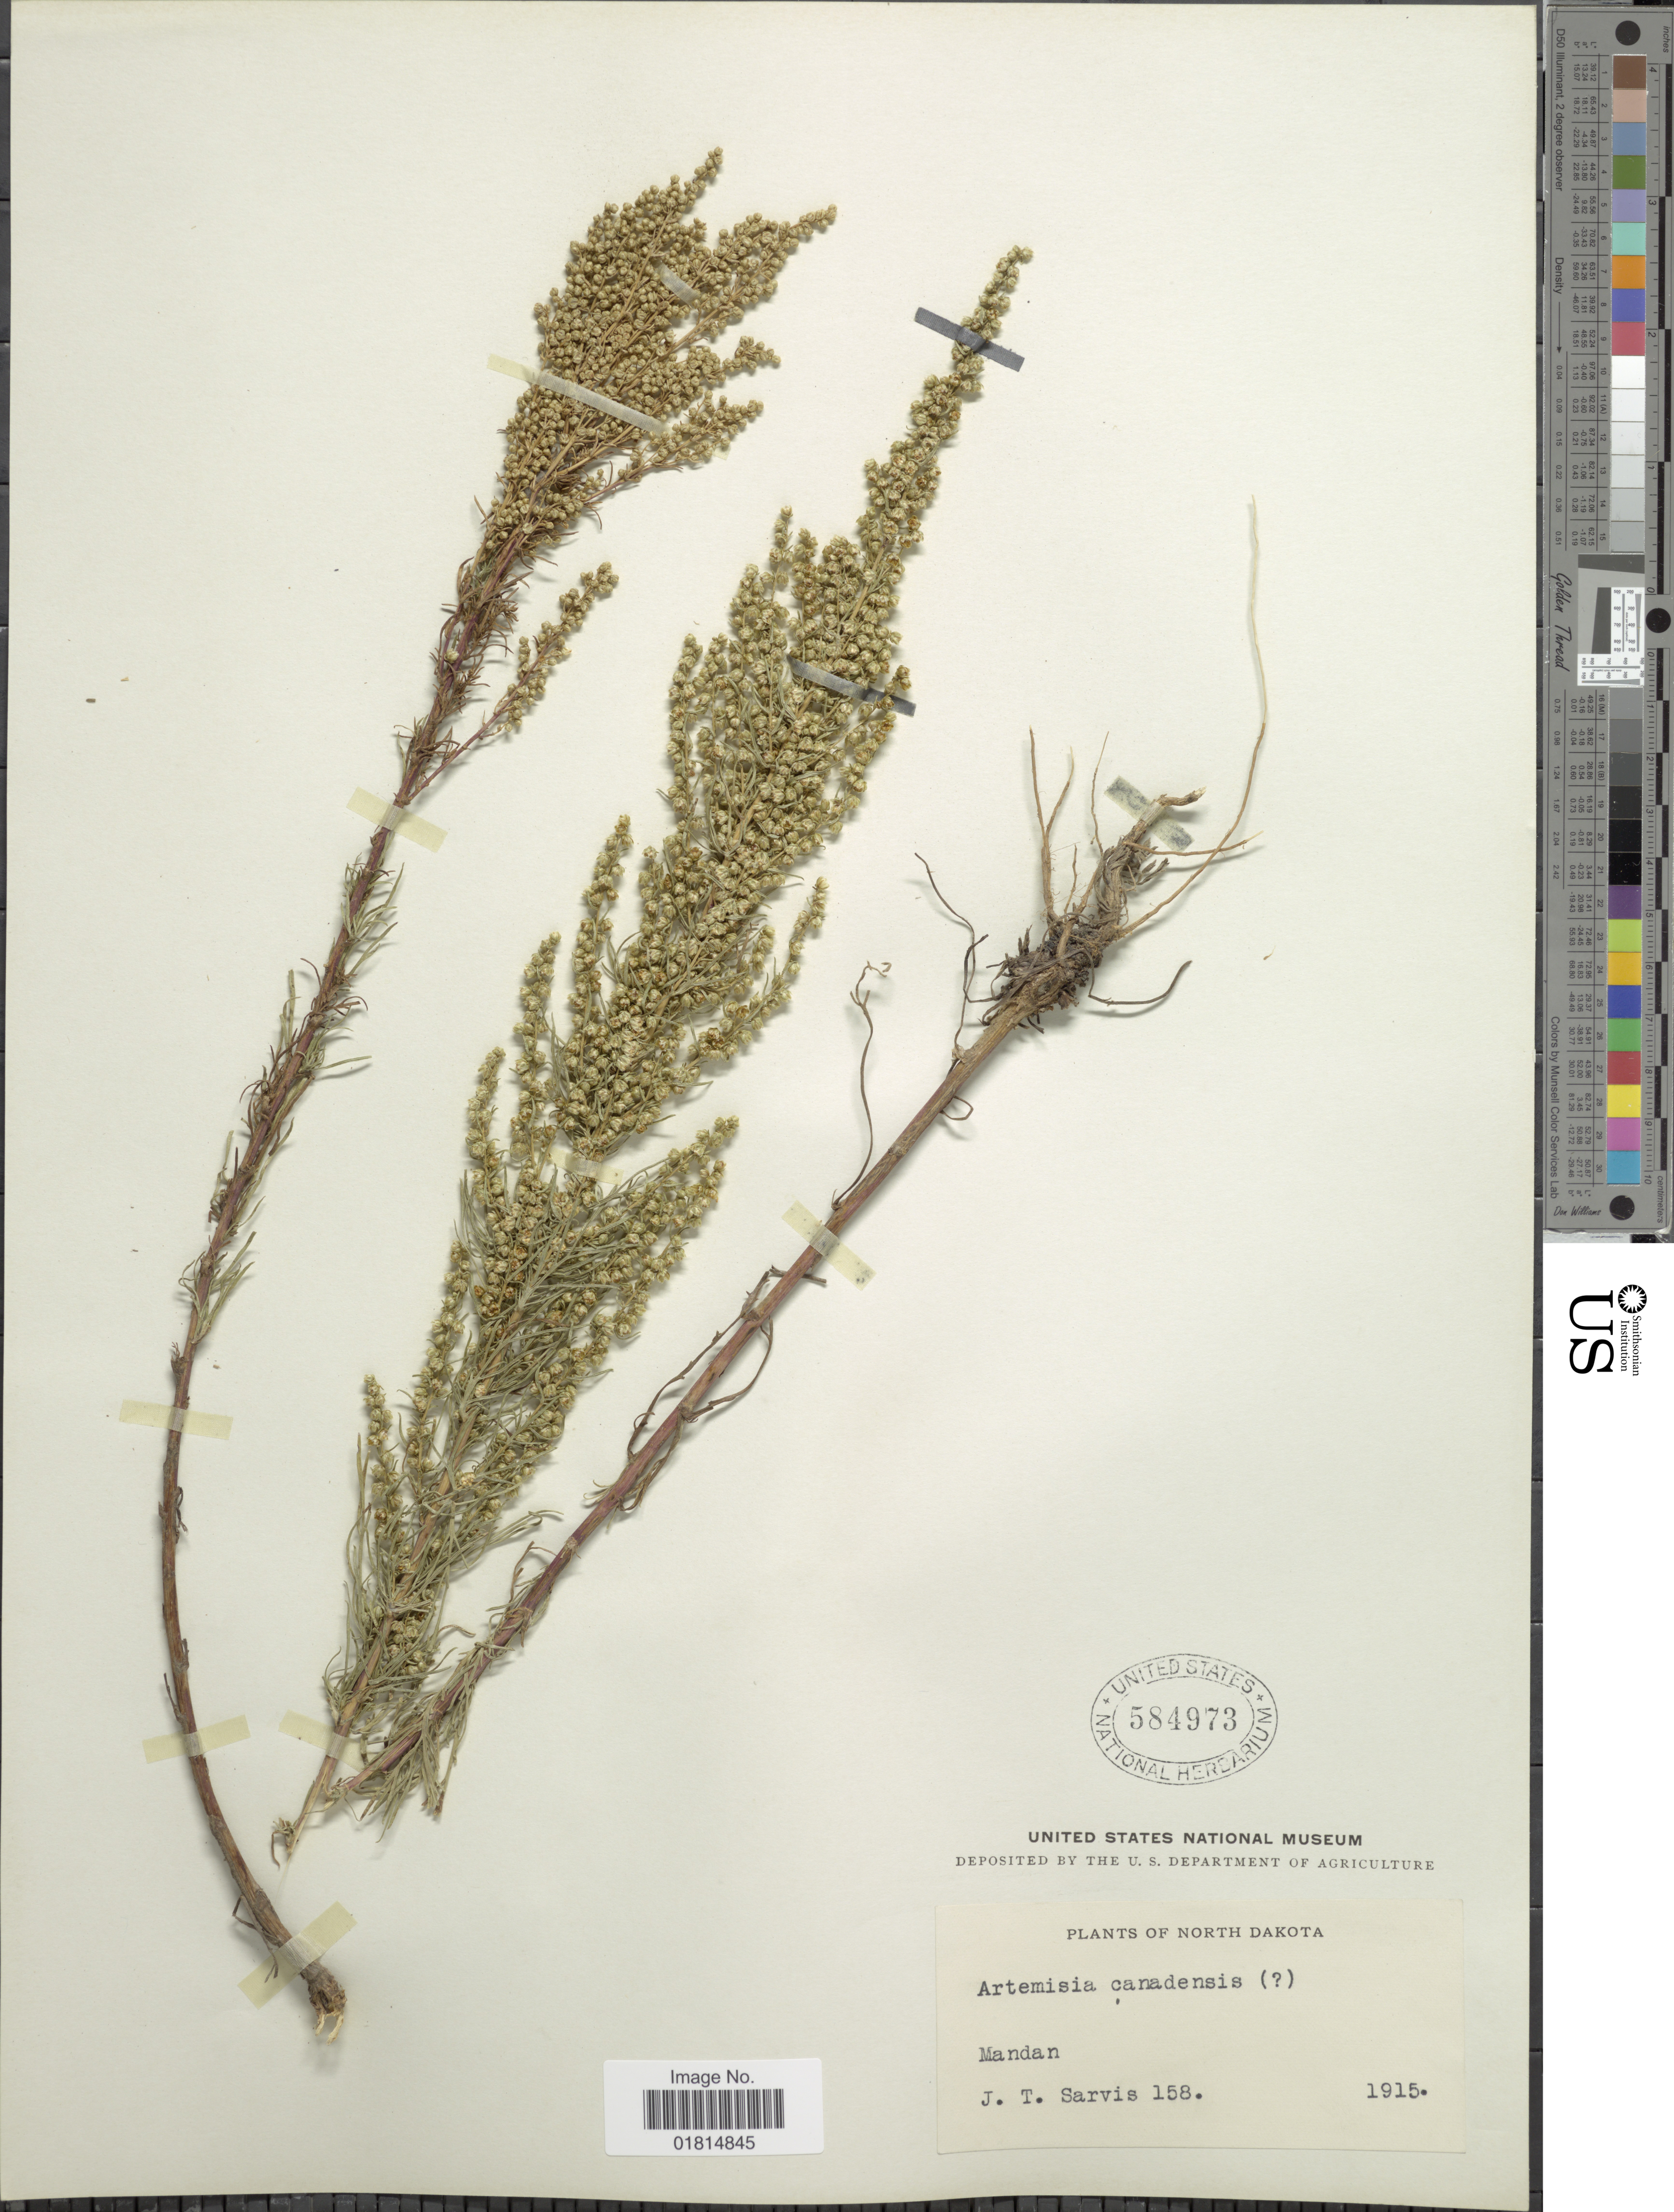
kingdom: Plantae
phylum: Tracheophyta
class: Magnoliopsida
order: Asterales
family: Asteraceae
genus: Artemisia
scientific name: Artemisia canadensis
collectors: J. Sarvis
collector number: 158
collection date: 1915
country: United States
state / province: North Dakota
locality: Mandan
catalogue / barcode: US 584973